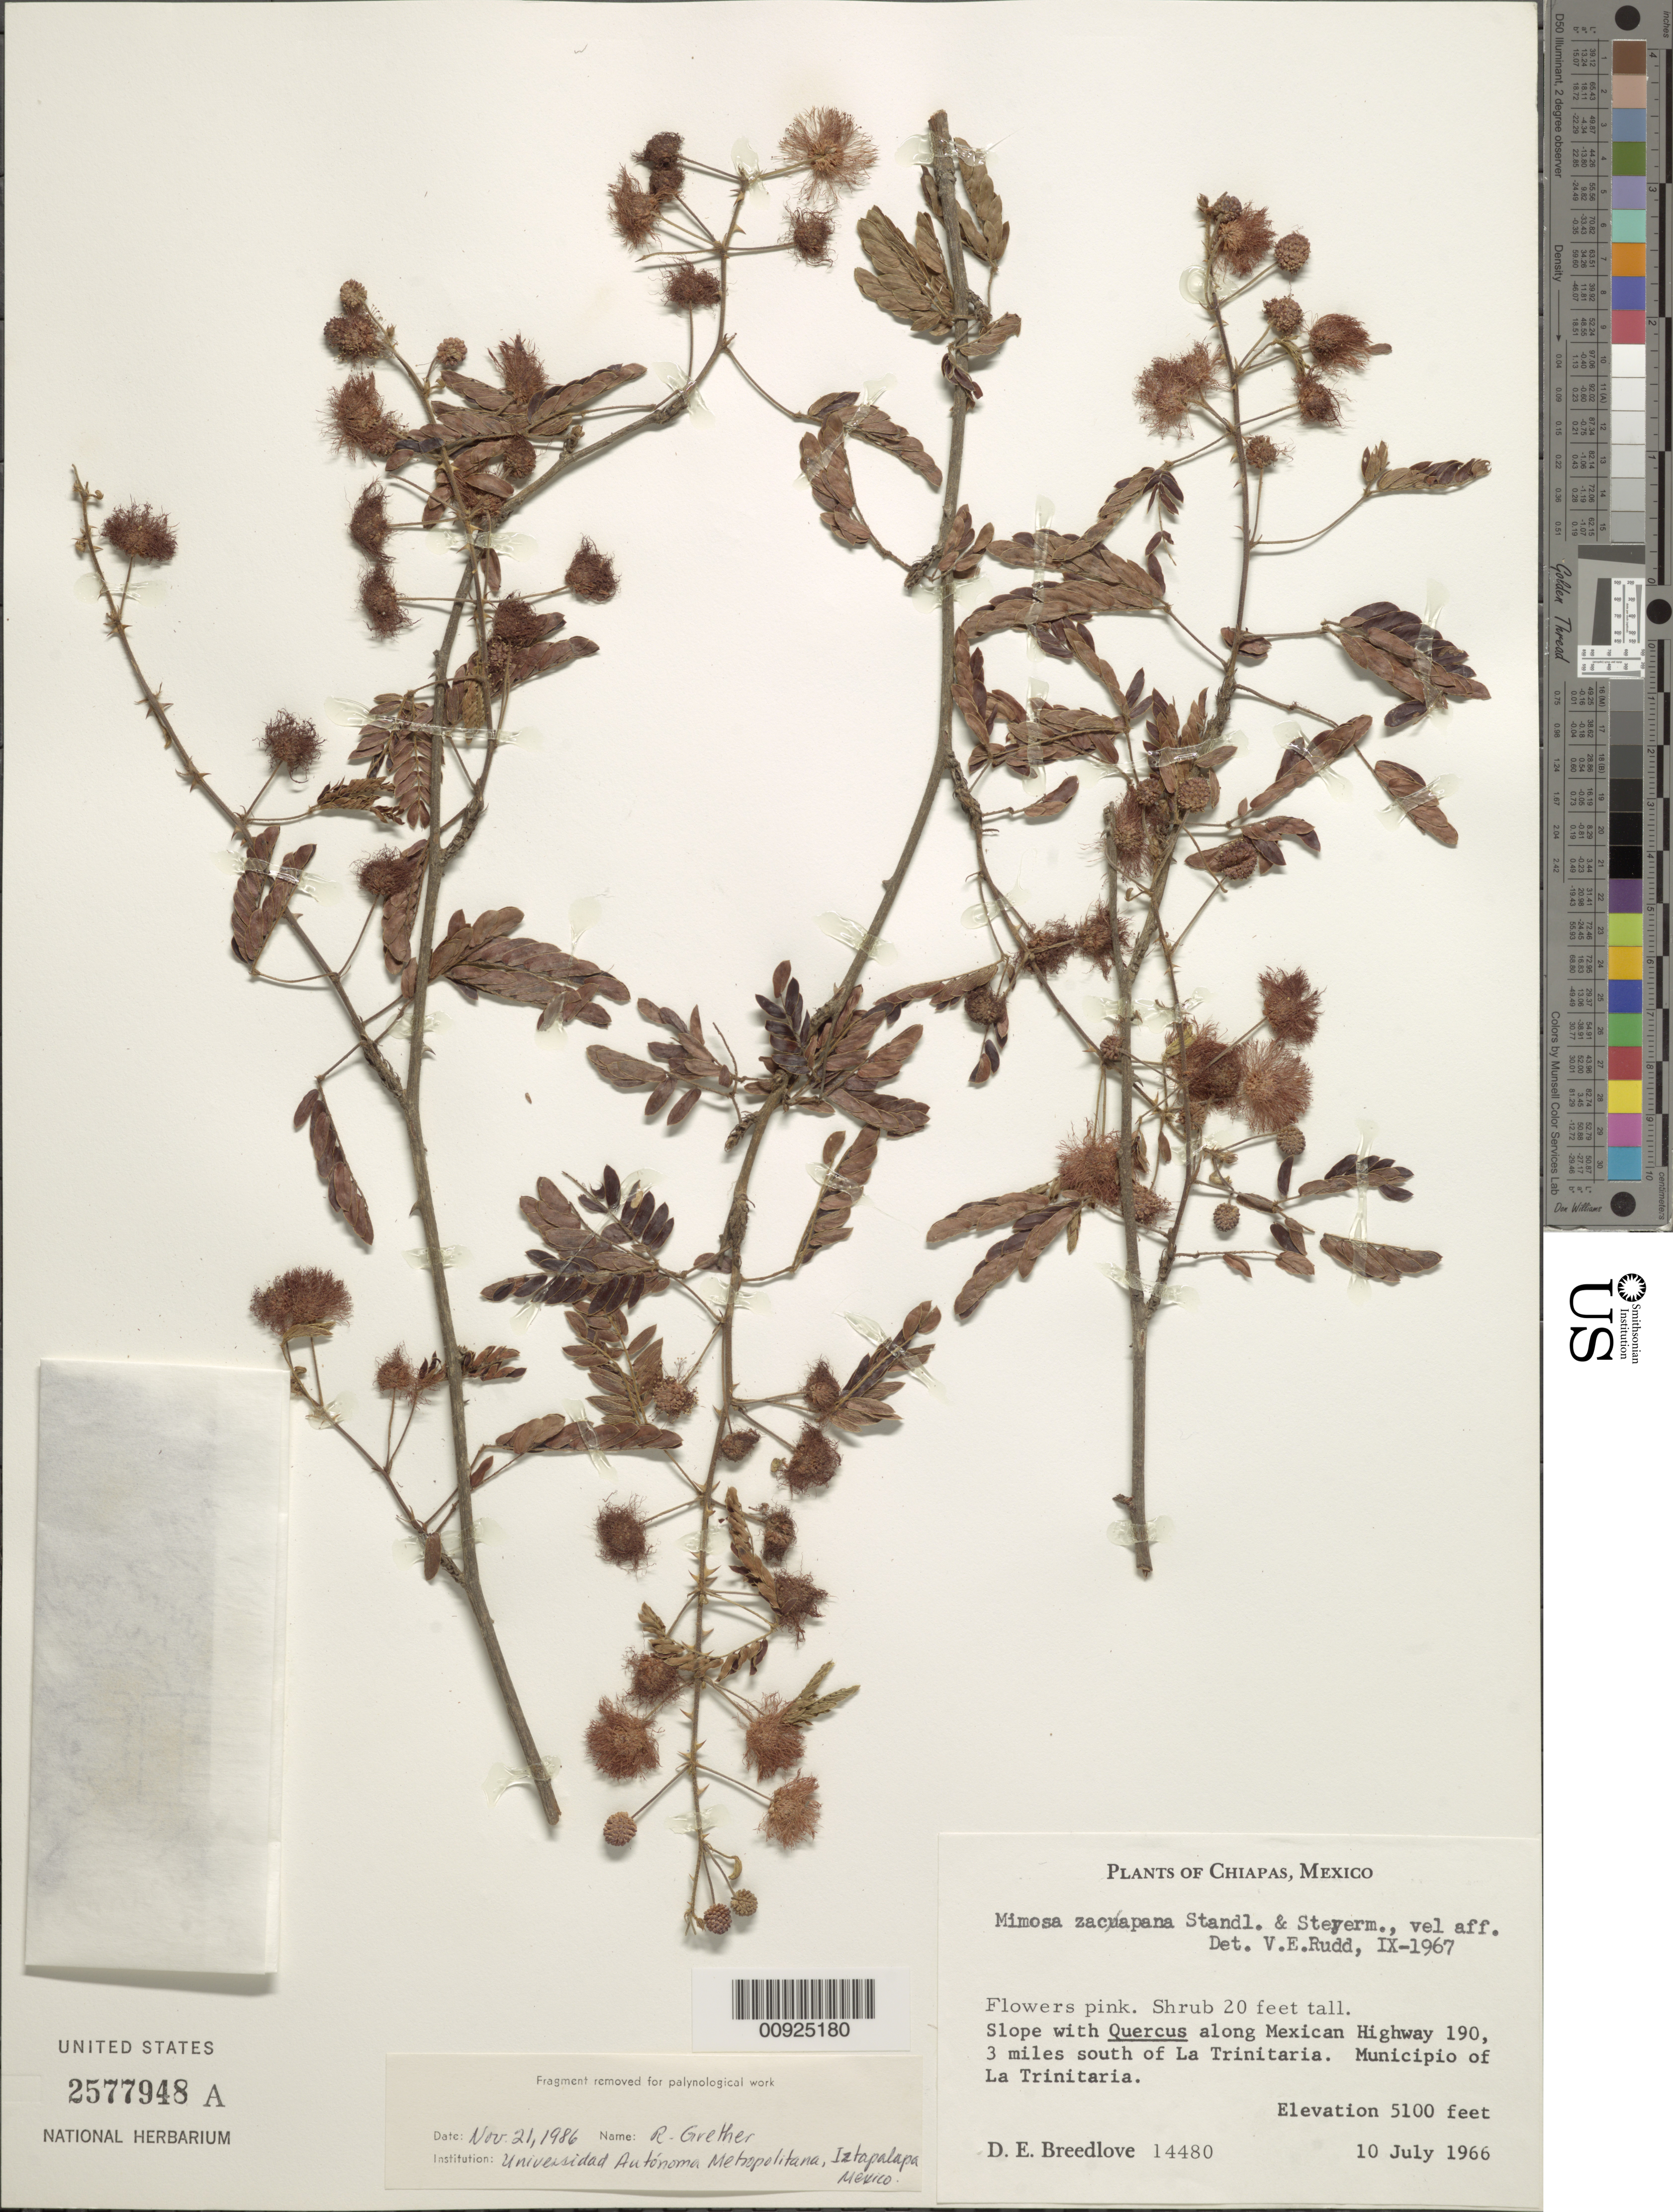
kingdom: Plantae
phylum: Tracheophyta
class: Magnoliopsida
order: Fabales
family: Fabaceae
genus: Mimosa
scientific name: Mimosa zacapana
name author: Standl. & Steyerm.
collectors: D. E. Breedlove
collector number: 14480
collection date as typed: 10 Jul 1966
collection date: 1966-07-10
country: Mexico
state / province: Chiapas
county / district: Trinitaria, La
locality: Along Mexican Highway 190, 3 miles south of La Trinitaria. Municipio of La Trinitaria, Chiapas.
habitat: Slope with Quercus.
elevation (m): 1554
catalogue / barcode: US 2577948A